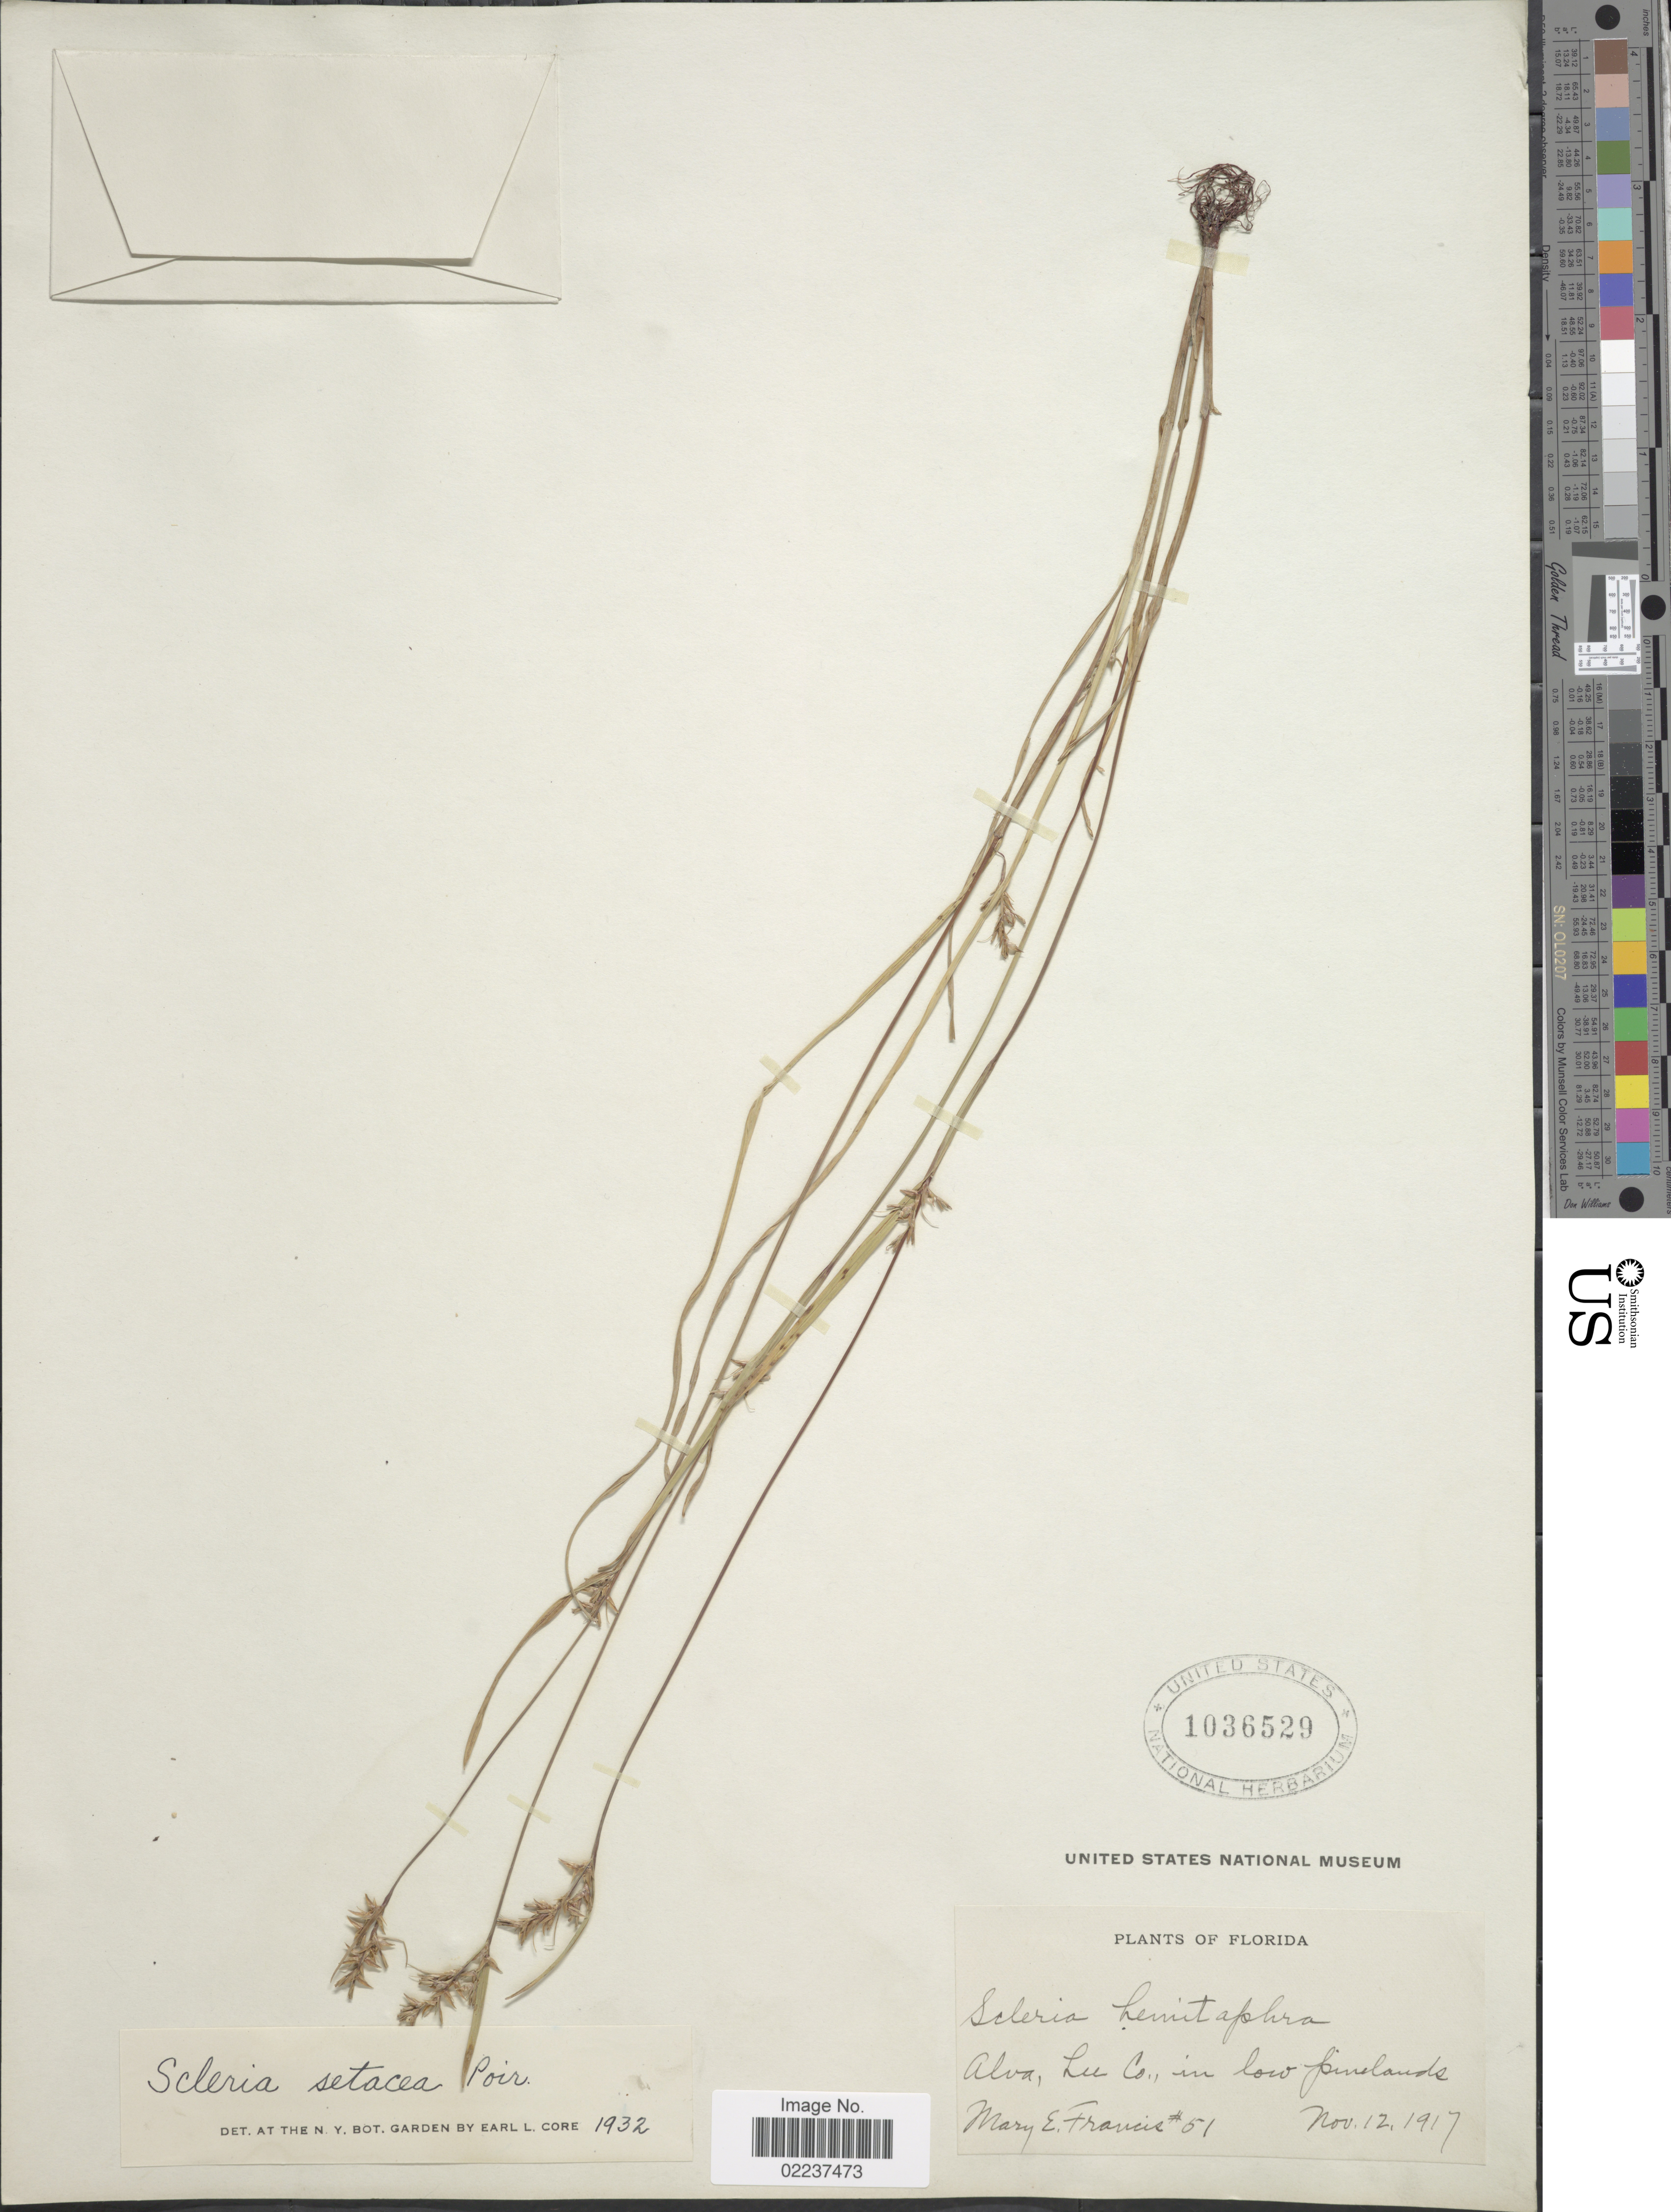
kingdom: Plantae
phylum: Tracheophyta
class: Liliopsida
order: Poales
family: Cyperaceae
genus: Scleria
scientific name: Scleria muehlenbergii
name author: Steud.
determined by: Strong, Mark T., (BOT), Smithsonian Institution - National Museum of Natural History (UNITED STATES)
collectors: M. E. Francis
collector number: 51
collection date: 1917-11-12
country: United States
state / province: Florida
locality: Alva, Lee Co.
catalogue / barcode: US 1036529